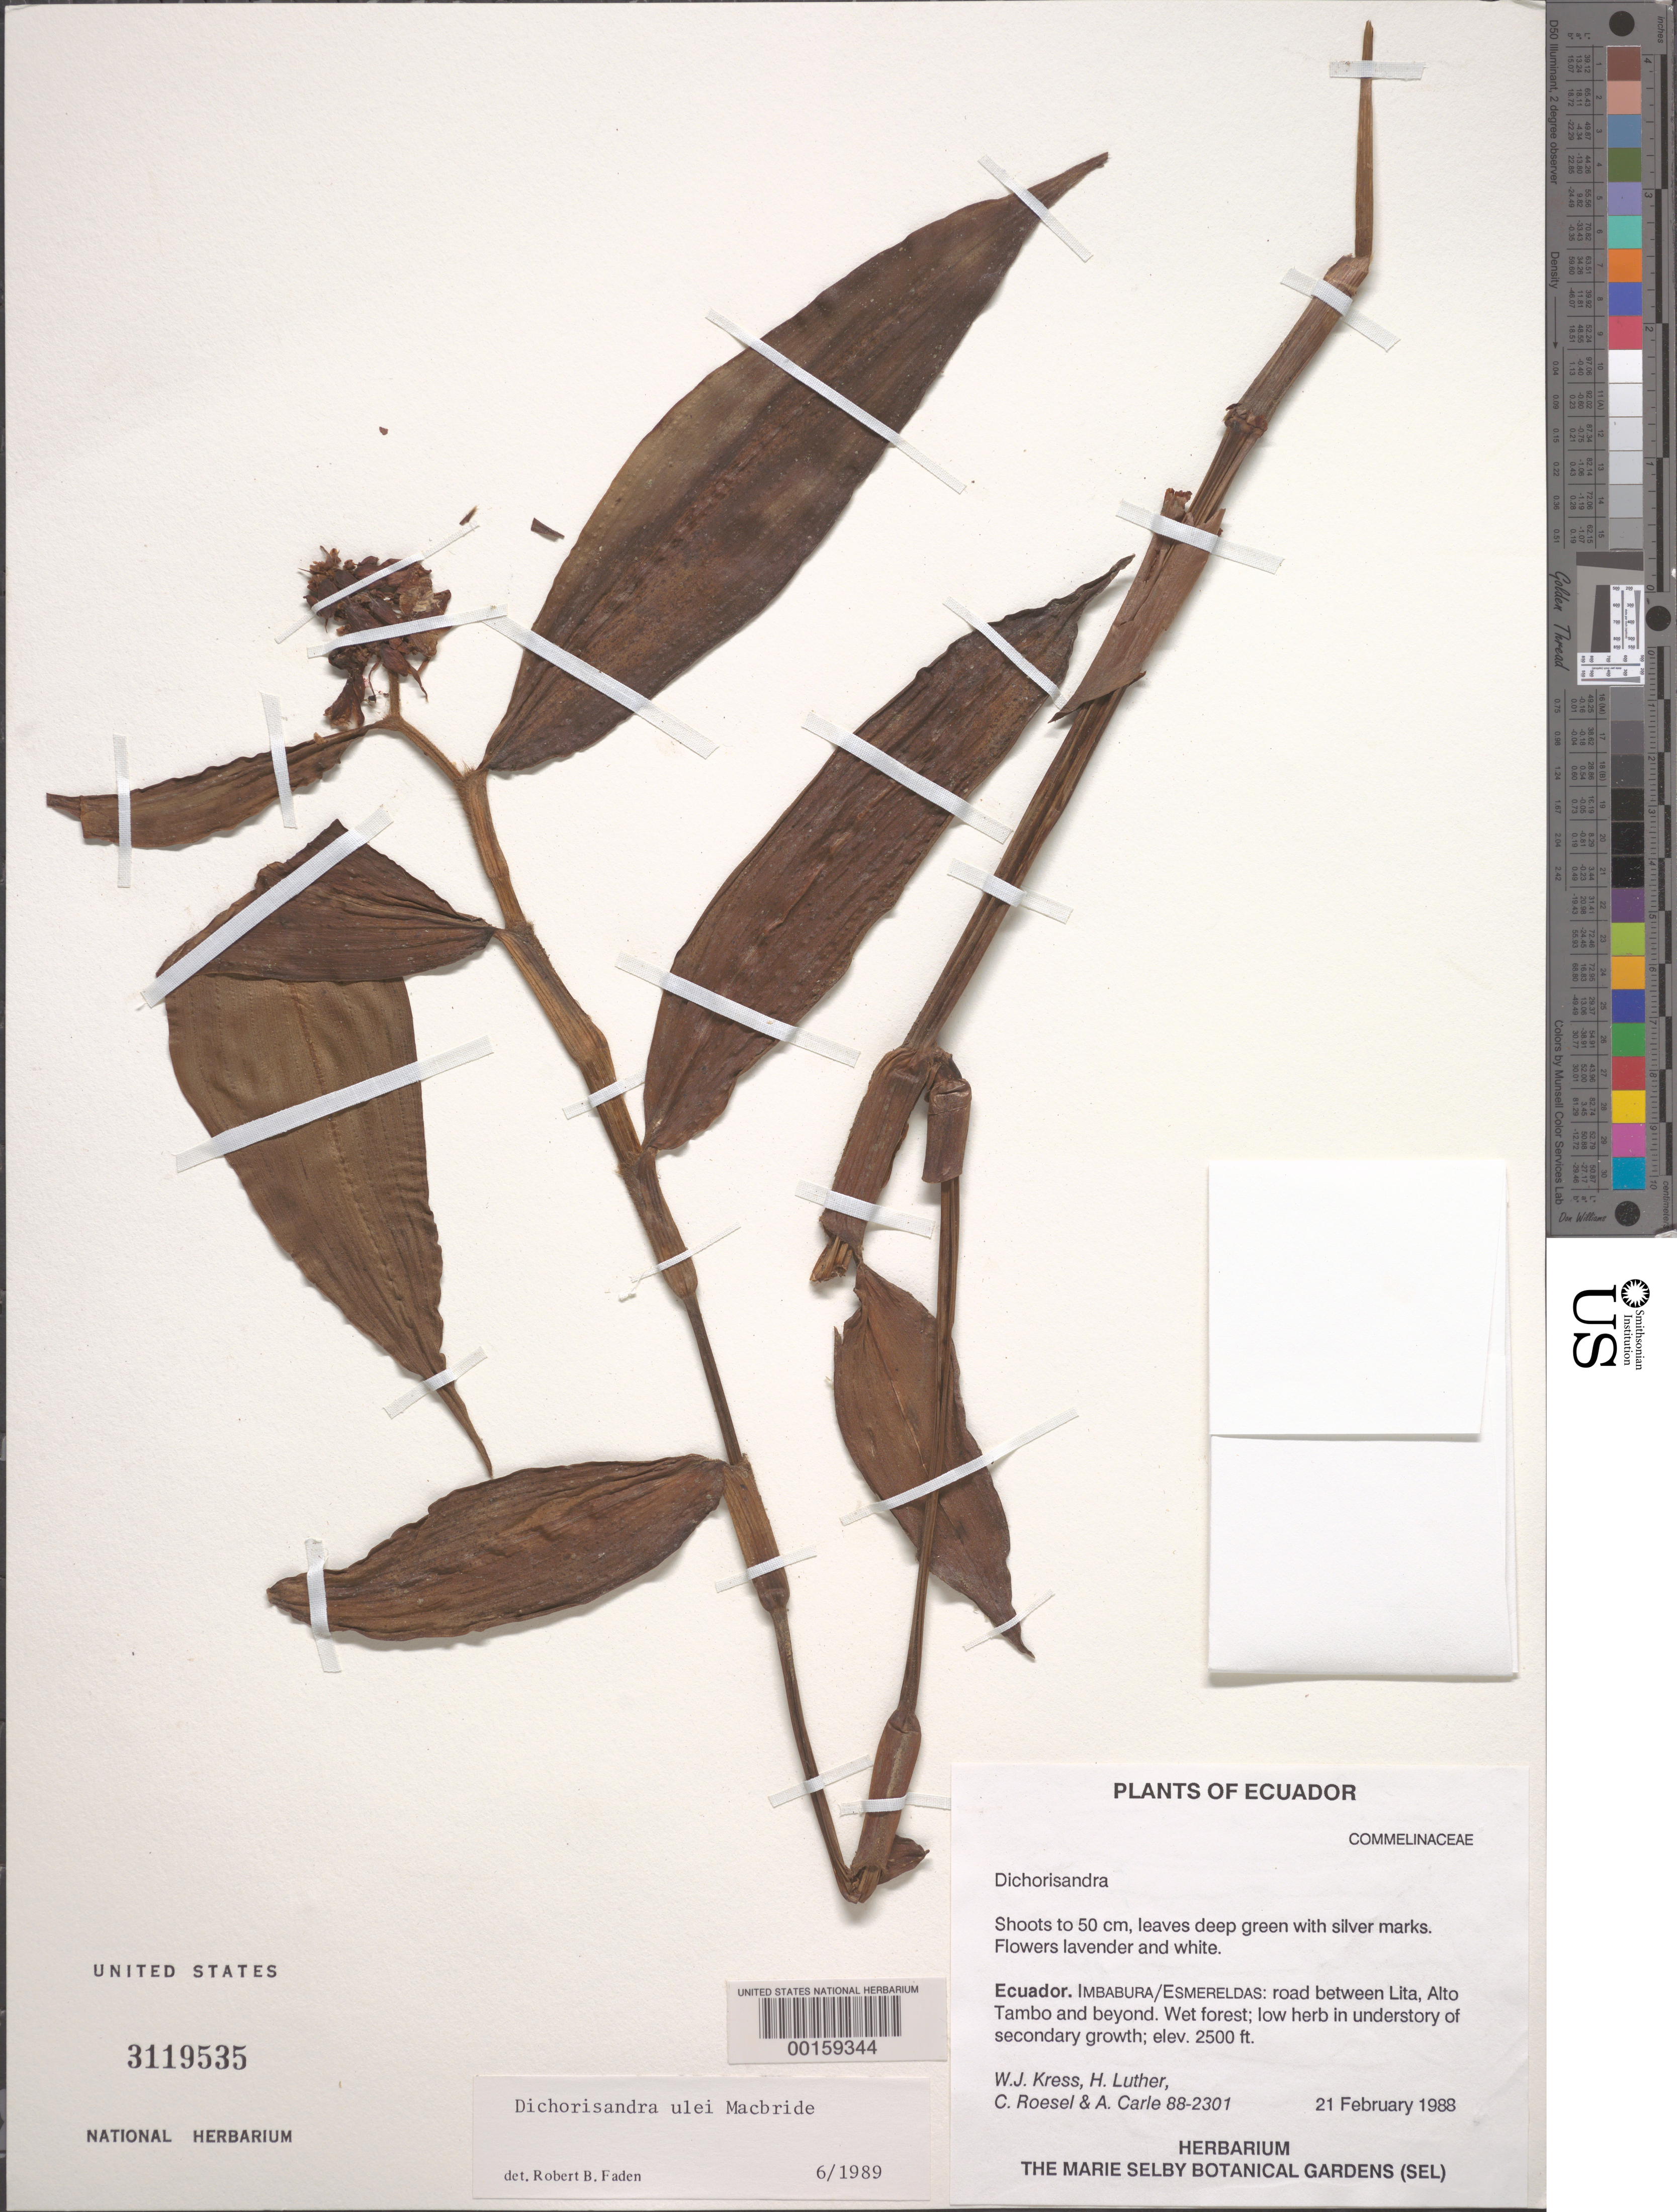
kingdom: Plantae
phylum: Tracheophyta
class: Liliopsida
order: Commelinales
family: Commelinaceae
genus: Dichorisandra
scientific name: Dichorisandra ulei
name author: J.F. Macbr.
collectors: W. J. Kress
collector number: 88-2301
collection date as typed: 21 Feb 1988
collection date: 1988-02-21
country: Ecuador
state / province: Esmeraldas / Imbabura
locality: Road between Lita, Alto Tambo and beyond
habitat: Wet forest; low herb in understory of secondary growth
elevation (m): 762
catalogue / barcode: US 3119535